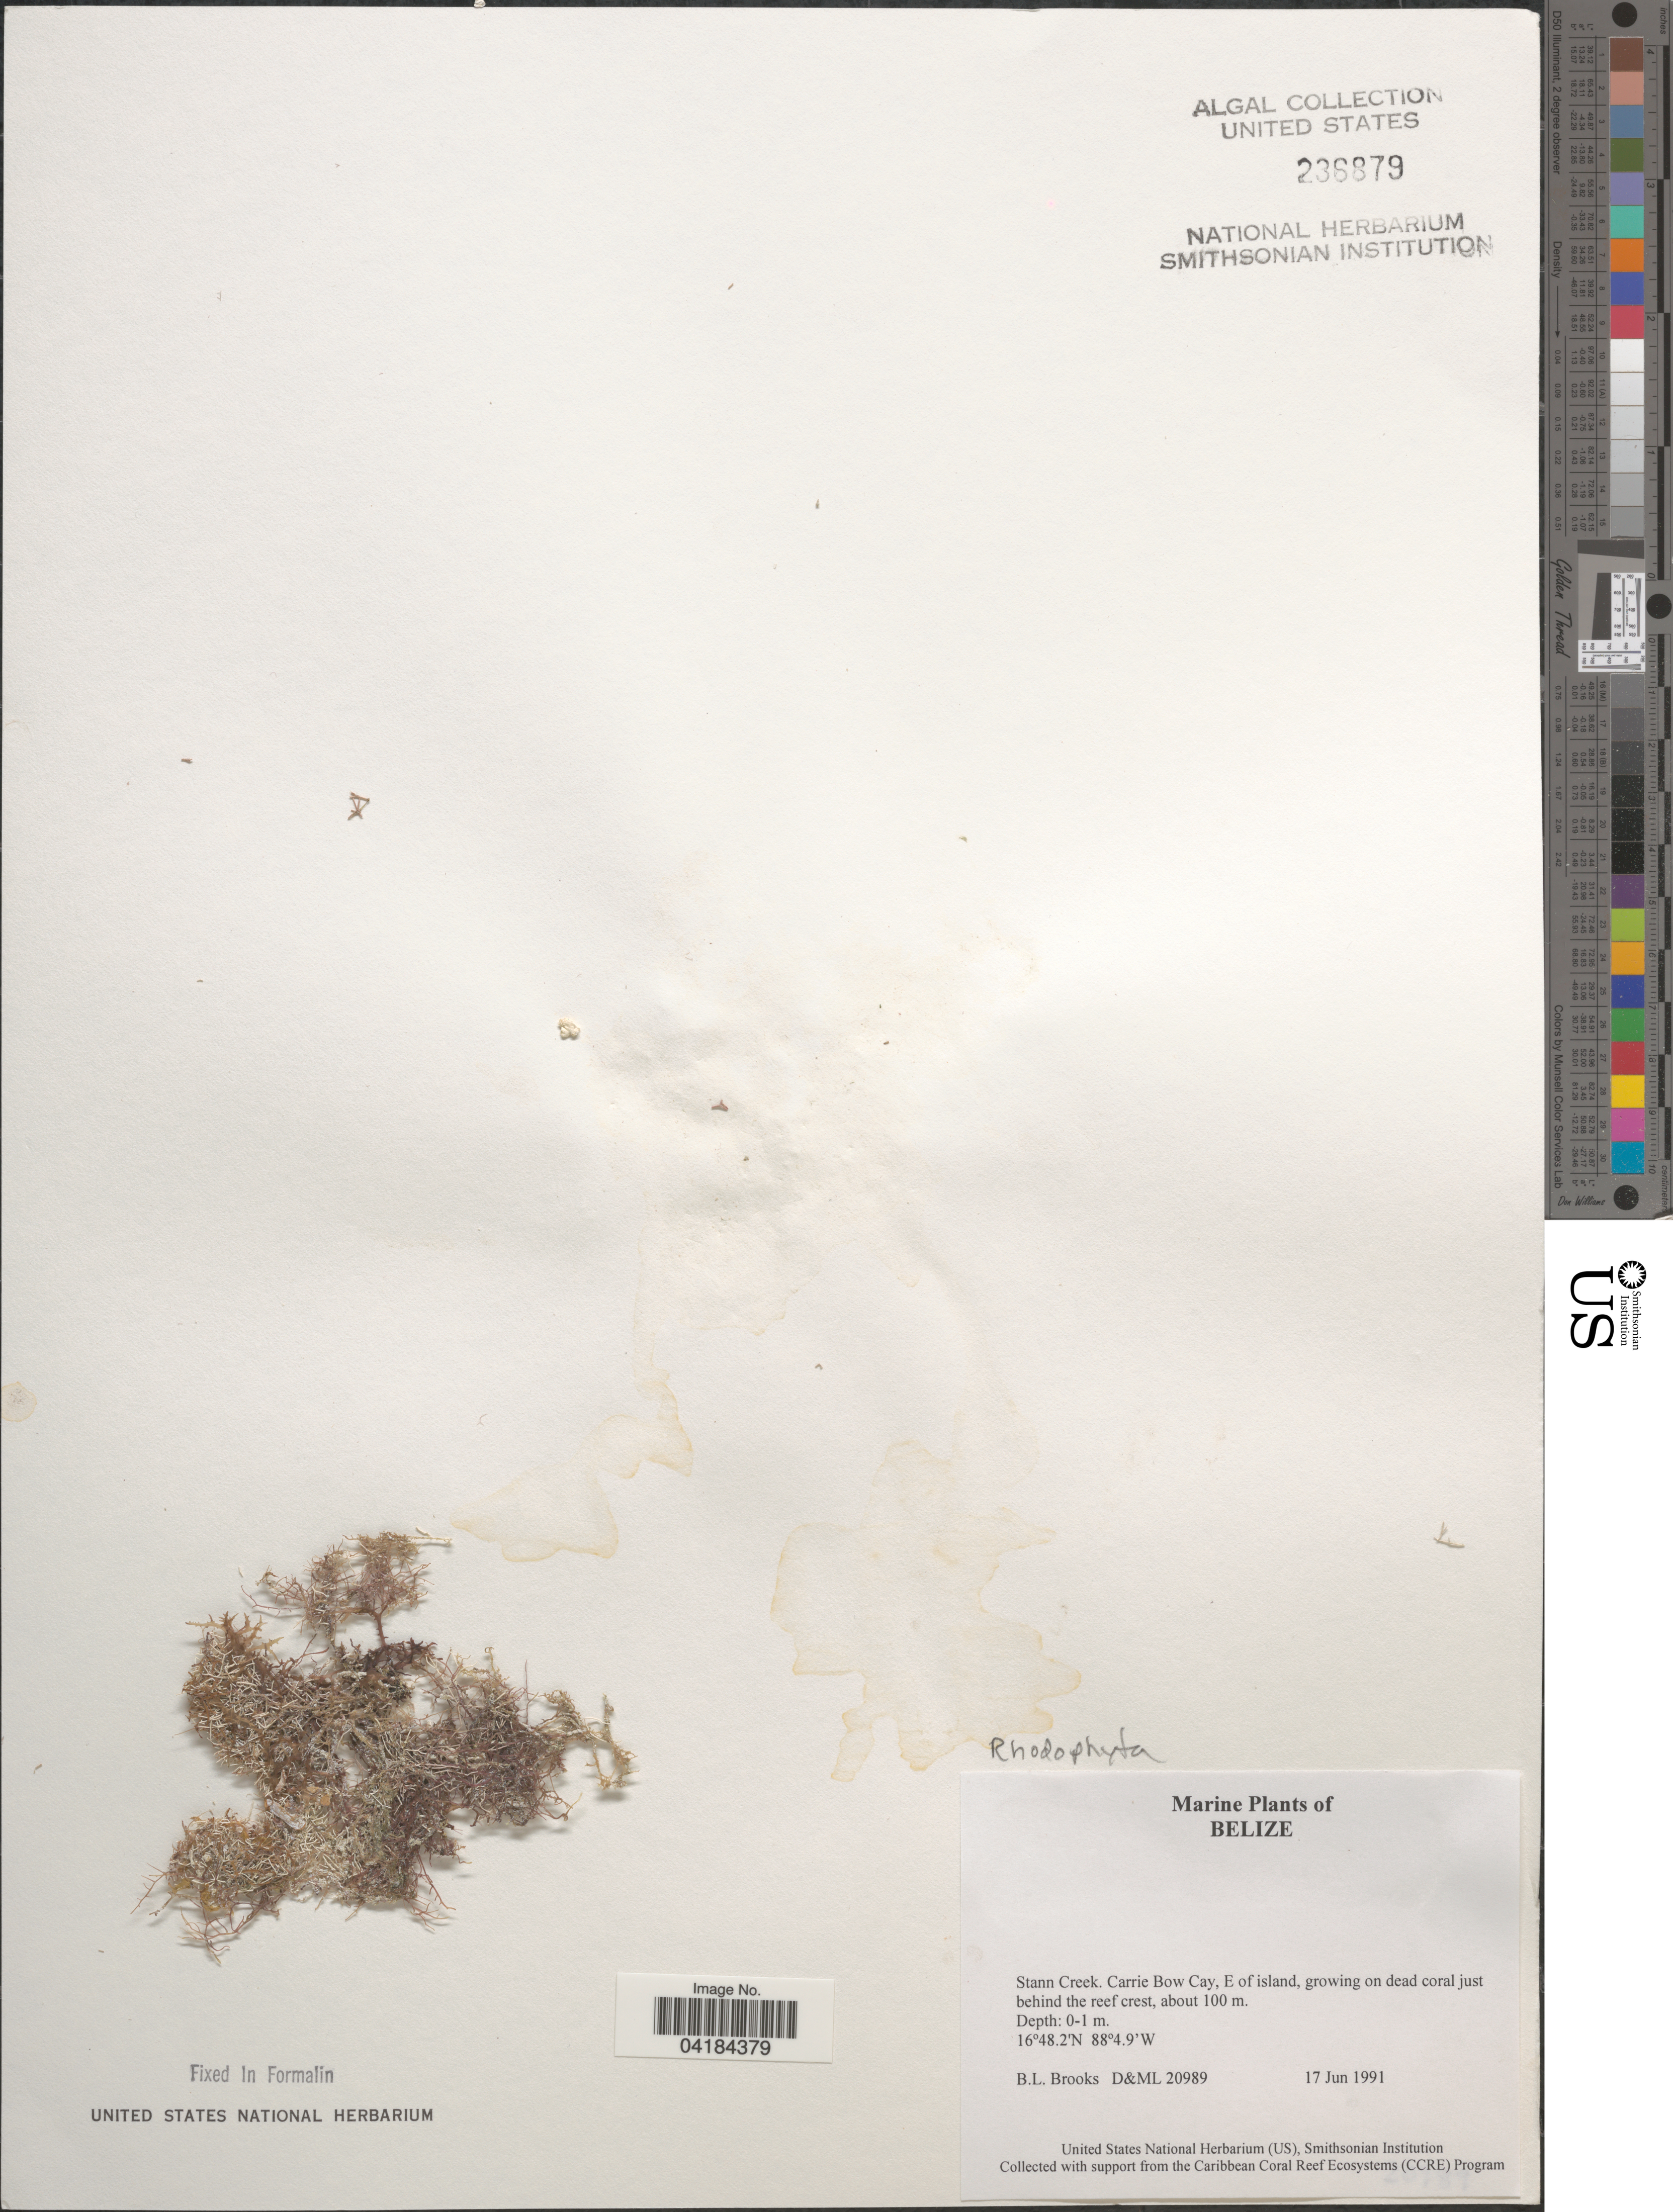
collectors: B. Brooks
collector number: D&ML20989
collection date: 1991-06-17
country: Belize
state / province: Stann Creek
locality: Carrie Bow Cay, E of island, growing on dead coral just behind the reef crest.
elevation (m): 100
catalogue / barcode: US 236879